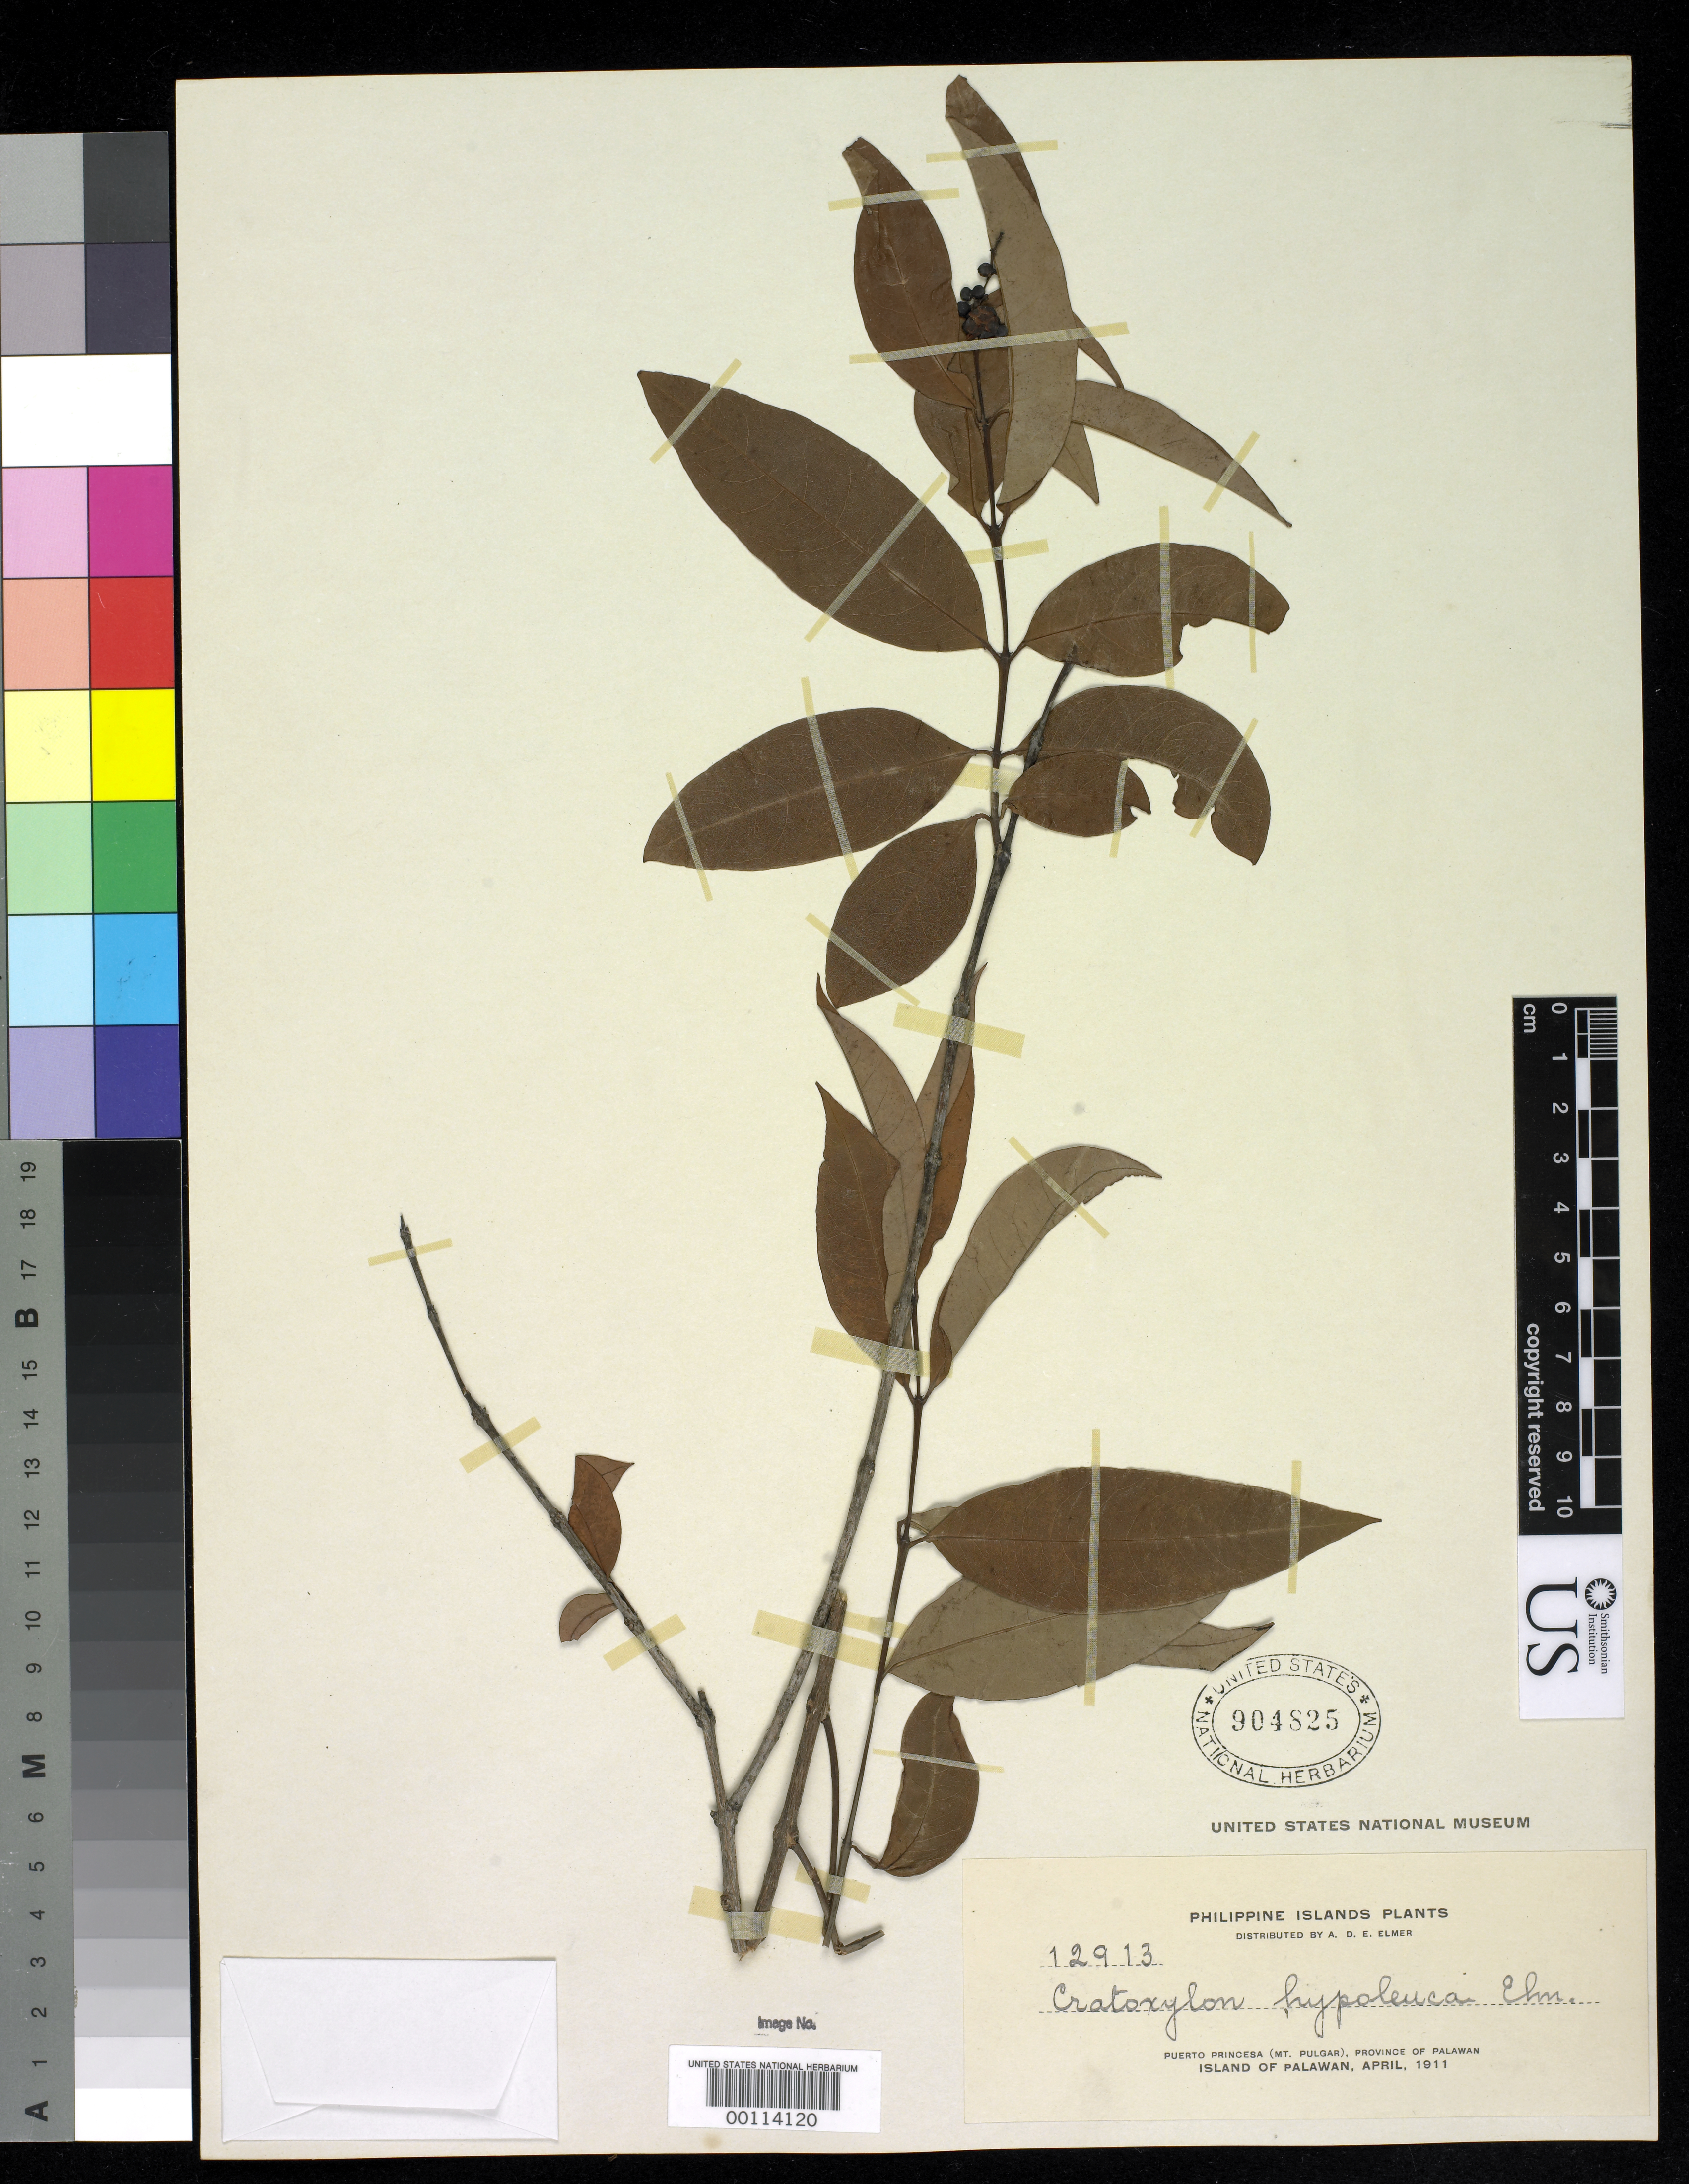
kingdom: Plantae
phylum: Tracheophyta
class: Magnoliopsida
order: Malpighiales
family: Hypericaceae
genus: Cratoxylum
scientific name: Cratoxylum hypoleuca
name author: Elmer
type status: Isotype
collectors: A. D. E. Elmer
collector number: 12913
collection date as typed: Apr 1911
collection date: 1911-04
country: Philippines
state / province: Mimaropa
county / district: Palawan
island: Palawan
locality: Puerto Princesa, Mt. Pulgar.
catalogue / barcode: US 904825